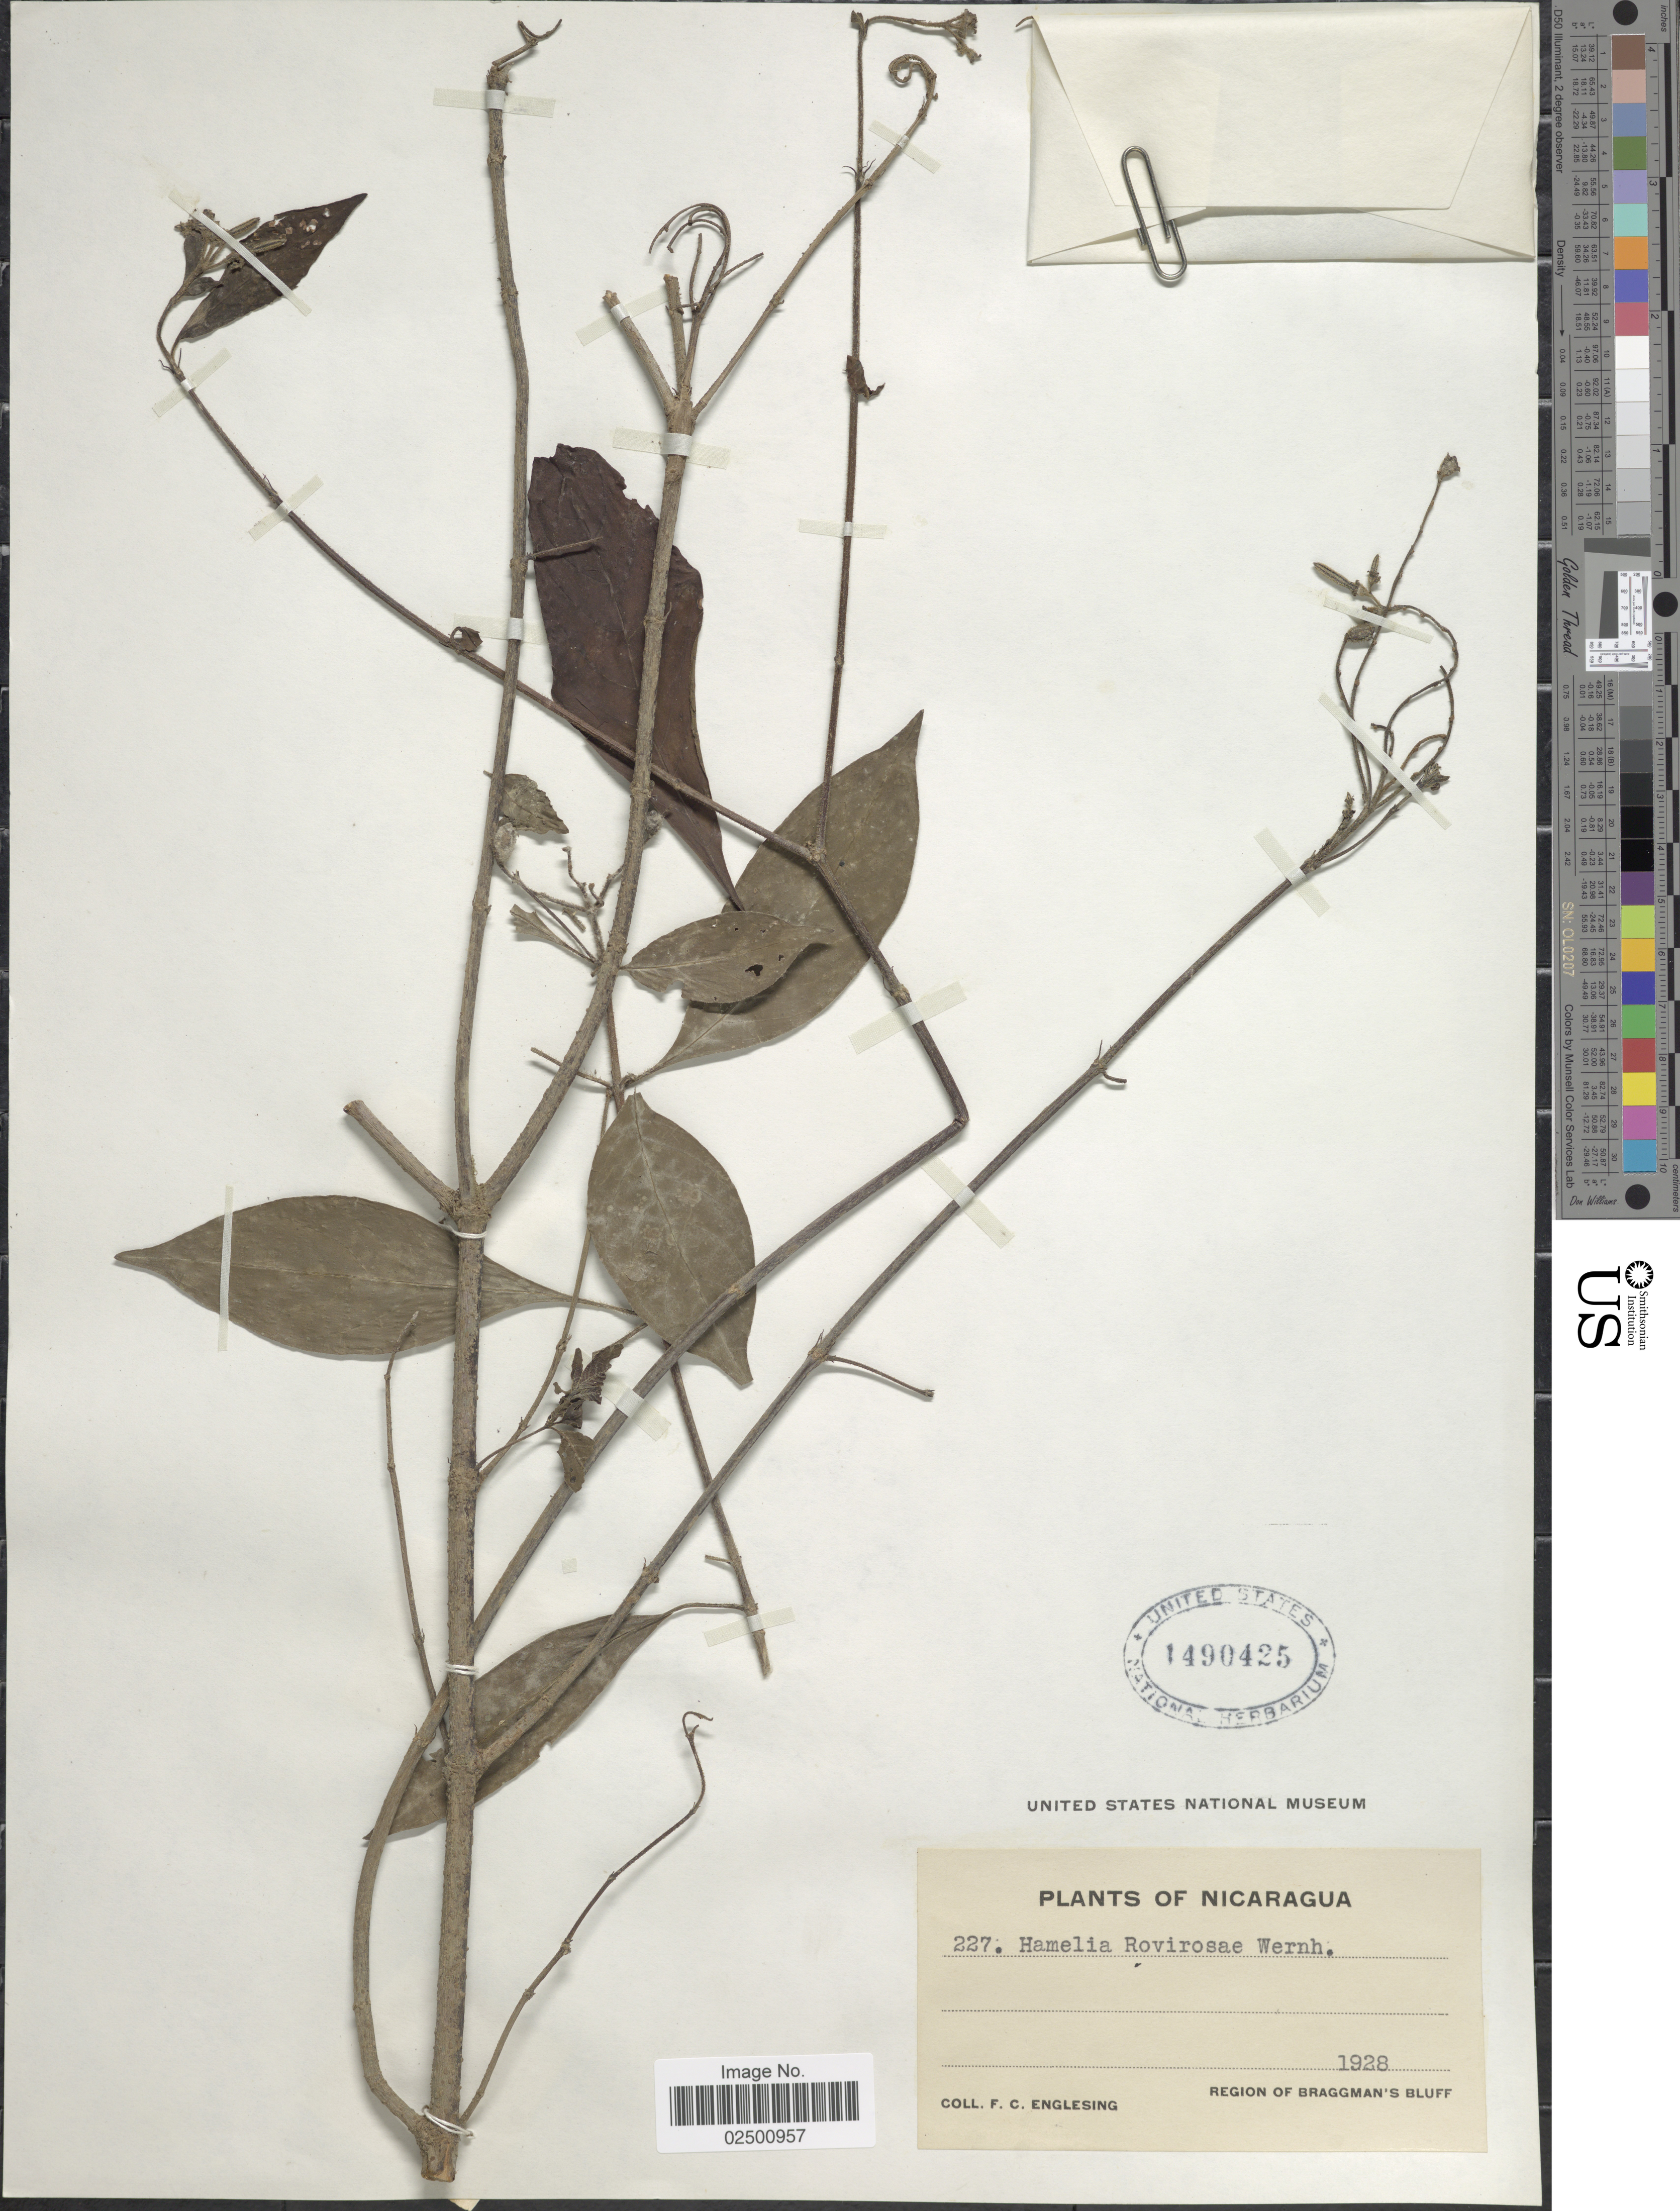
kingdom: Plantae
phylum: Tracheophyta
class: Magnoliopsida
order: Gentianales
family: Rubiaceae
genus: Hamelia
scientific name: Hamelia rovirosae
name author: Wernham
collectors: F. Englesing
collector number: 227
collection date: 1928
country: Nicaragua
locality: Region of Braggman's Bluff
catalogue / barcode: US 1490425